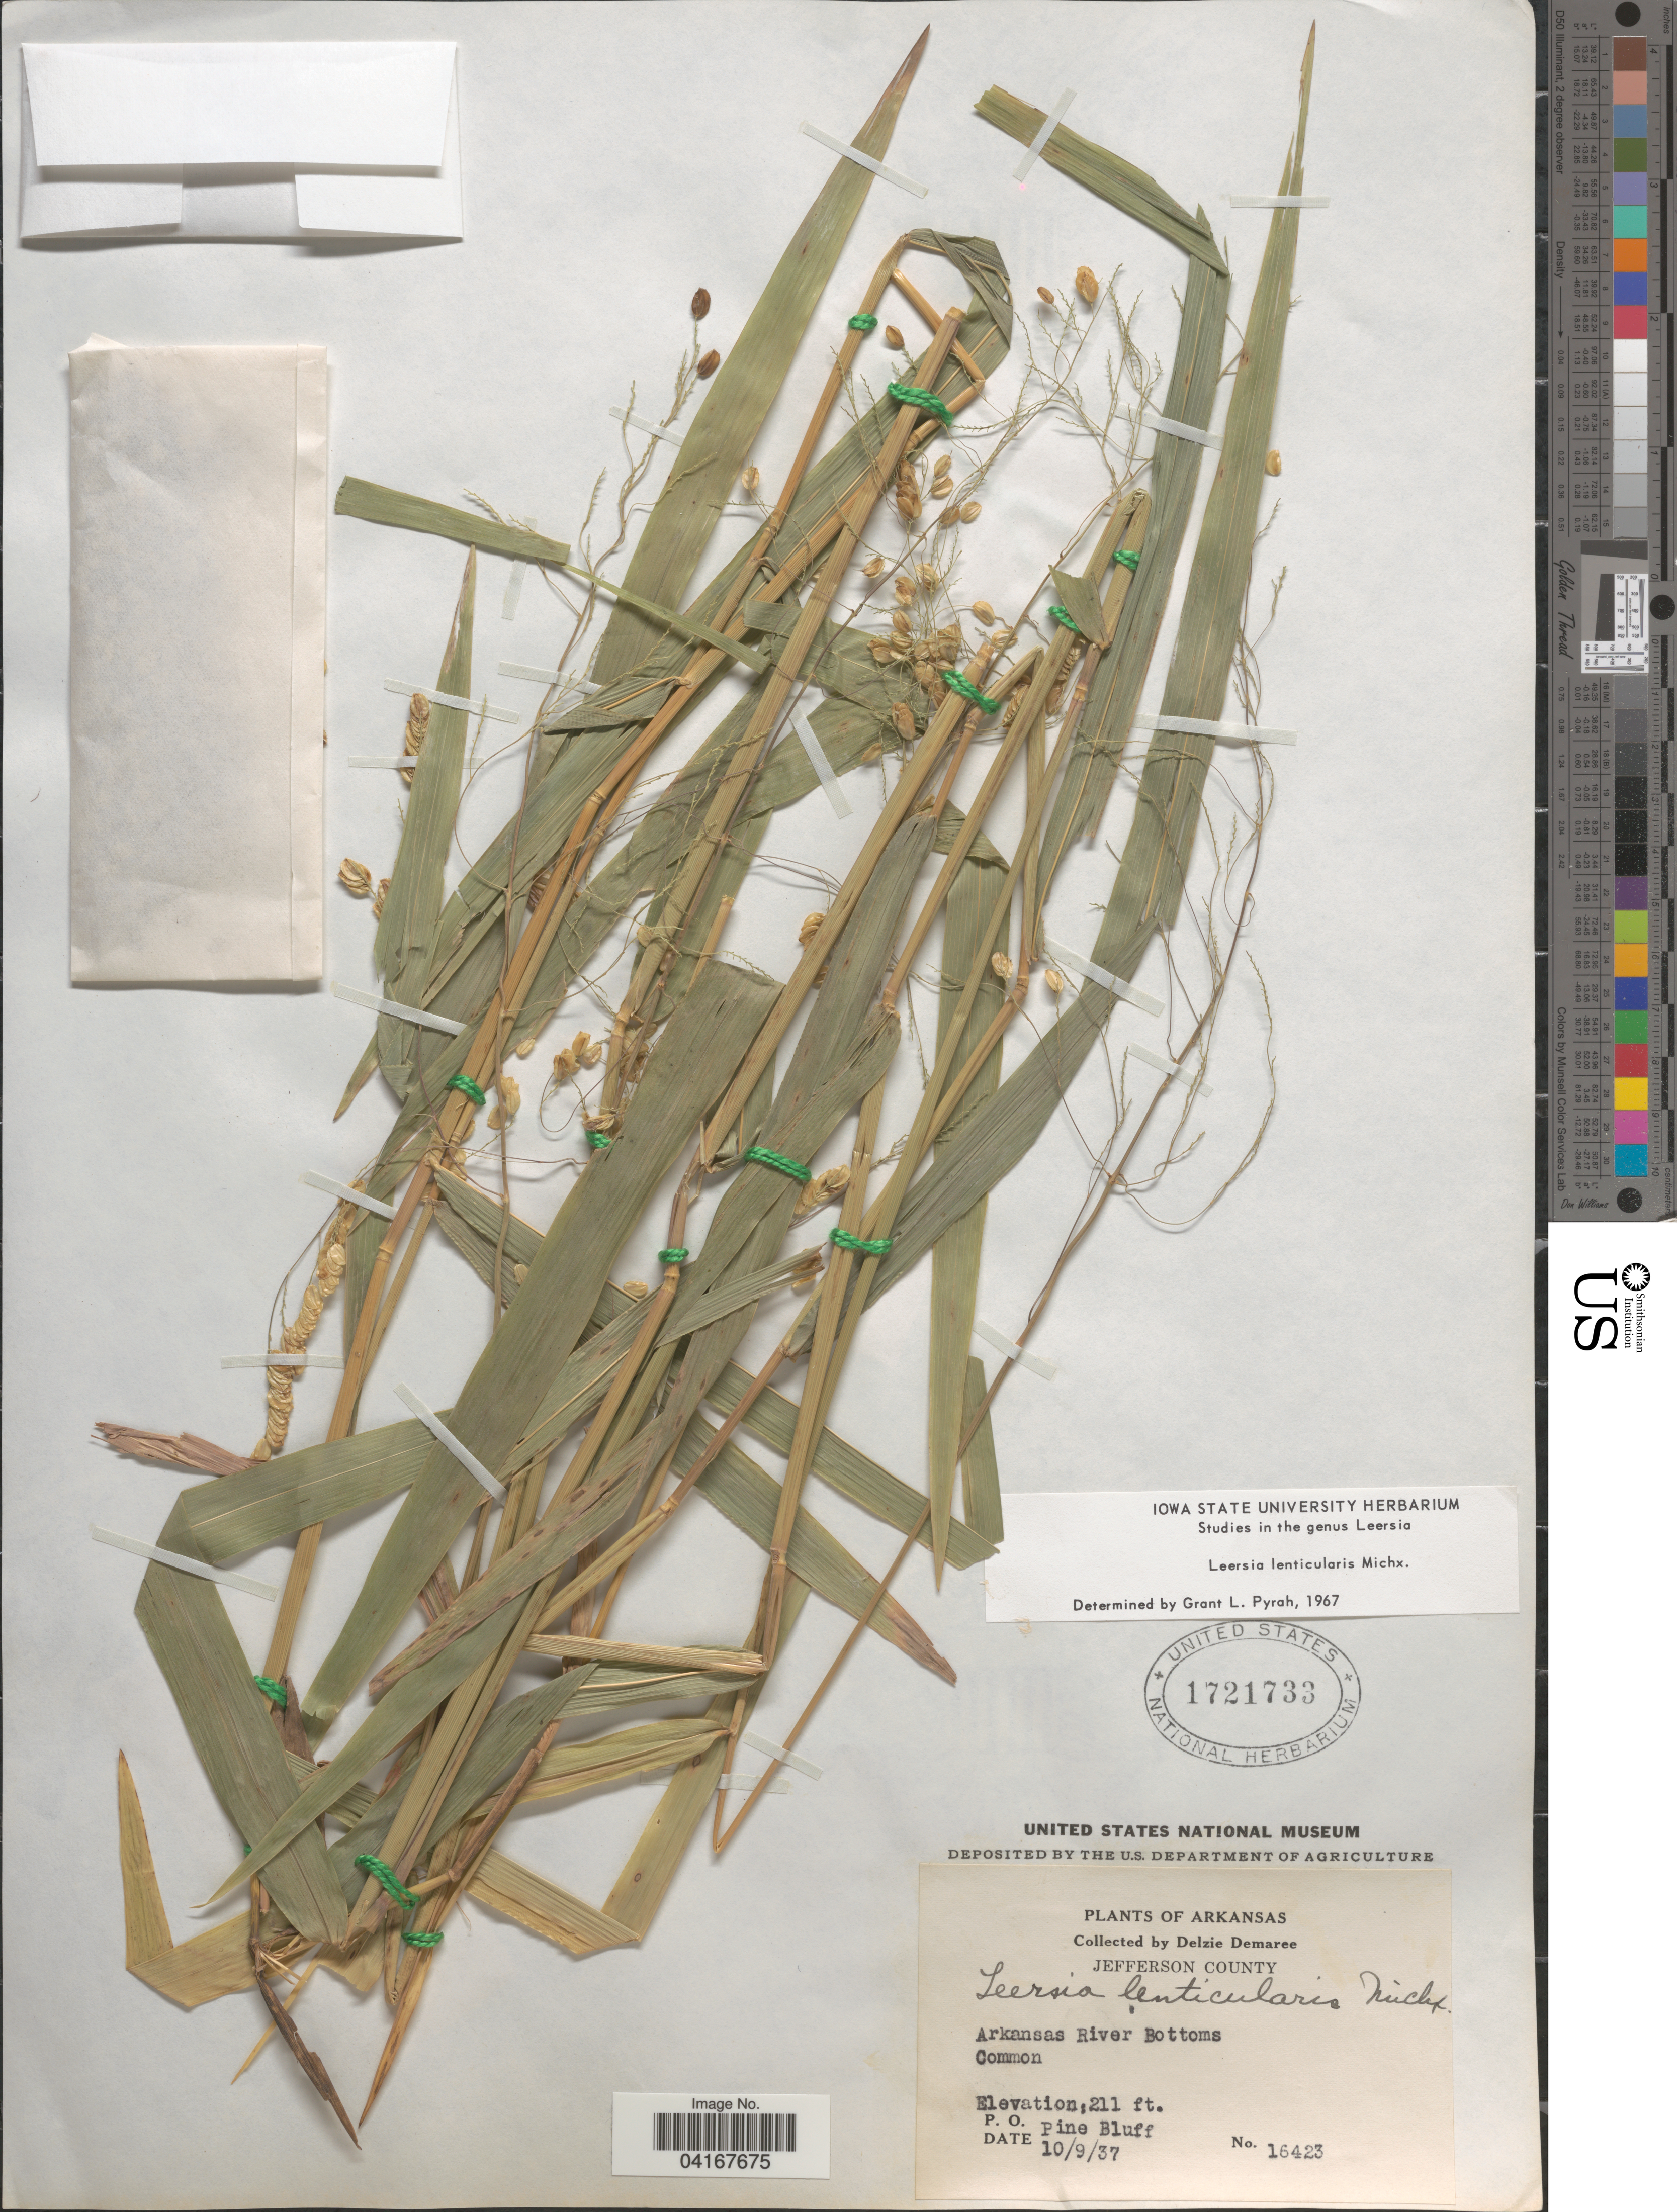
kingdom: Plantae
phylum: Tracheophyta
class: Liliopsida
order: Poales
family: Poaceae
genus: Leersia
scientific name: Leersia lenticularis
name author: Michx.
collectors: D. Demaree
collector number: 16423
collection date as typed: Transcribed d/m/y: 9/10/37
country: United States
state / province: Arkansas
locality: Jefferson County. Arkansas River Bottoms. P. O. Pine Bluff.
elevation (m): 64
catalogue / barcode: US 1721733